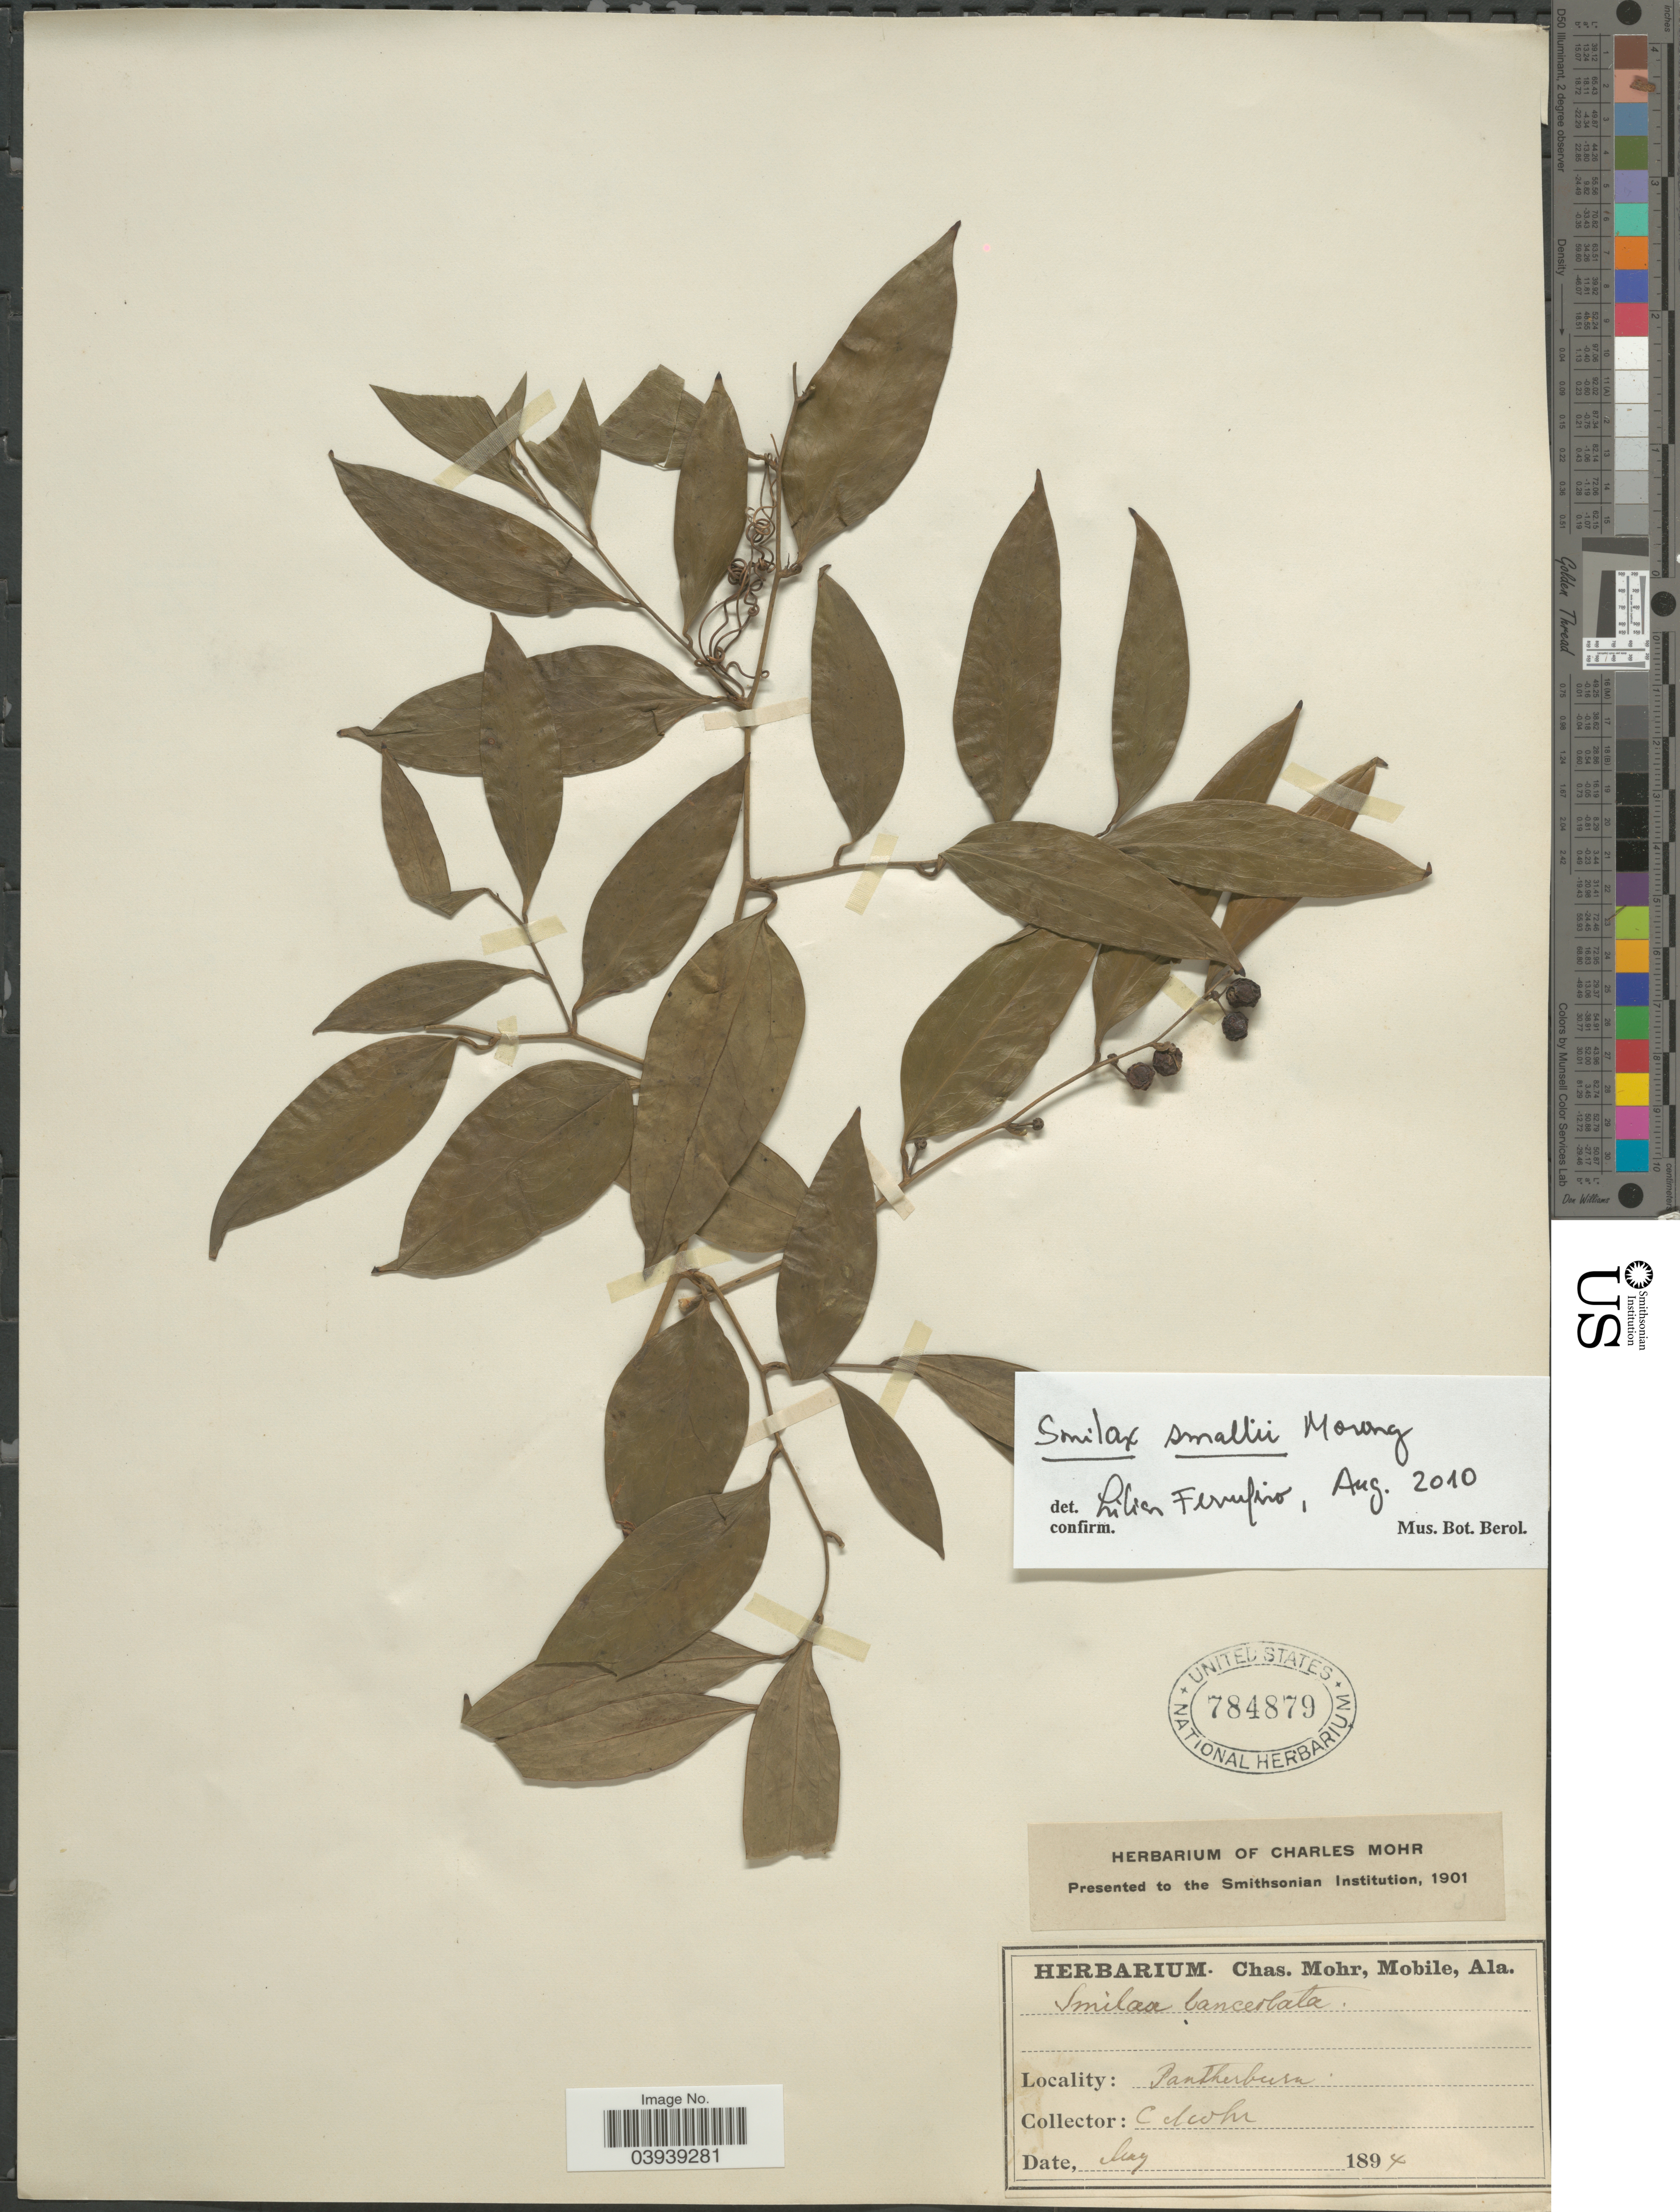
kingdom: Plantae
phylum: Tracheophyta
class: Liliopsida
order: Liliales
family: Smilacaceae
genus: Smilax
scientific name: Smilax smallii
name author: Morong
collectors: Mohr, C. T. (herbarium)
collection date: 1894-08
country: United States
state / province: Alabama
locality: Pantherburn.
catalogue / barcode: US 784879